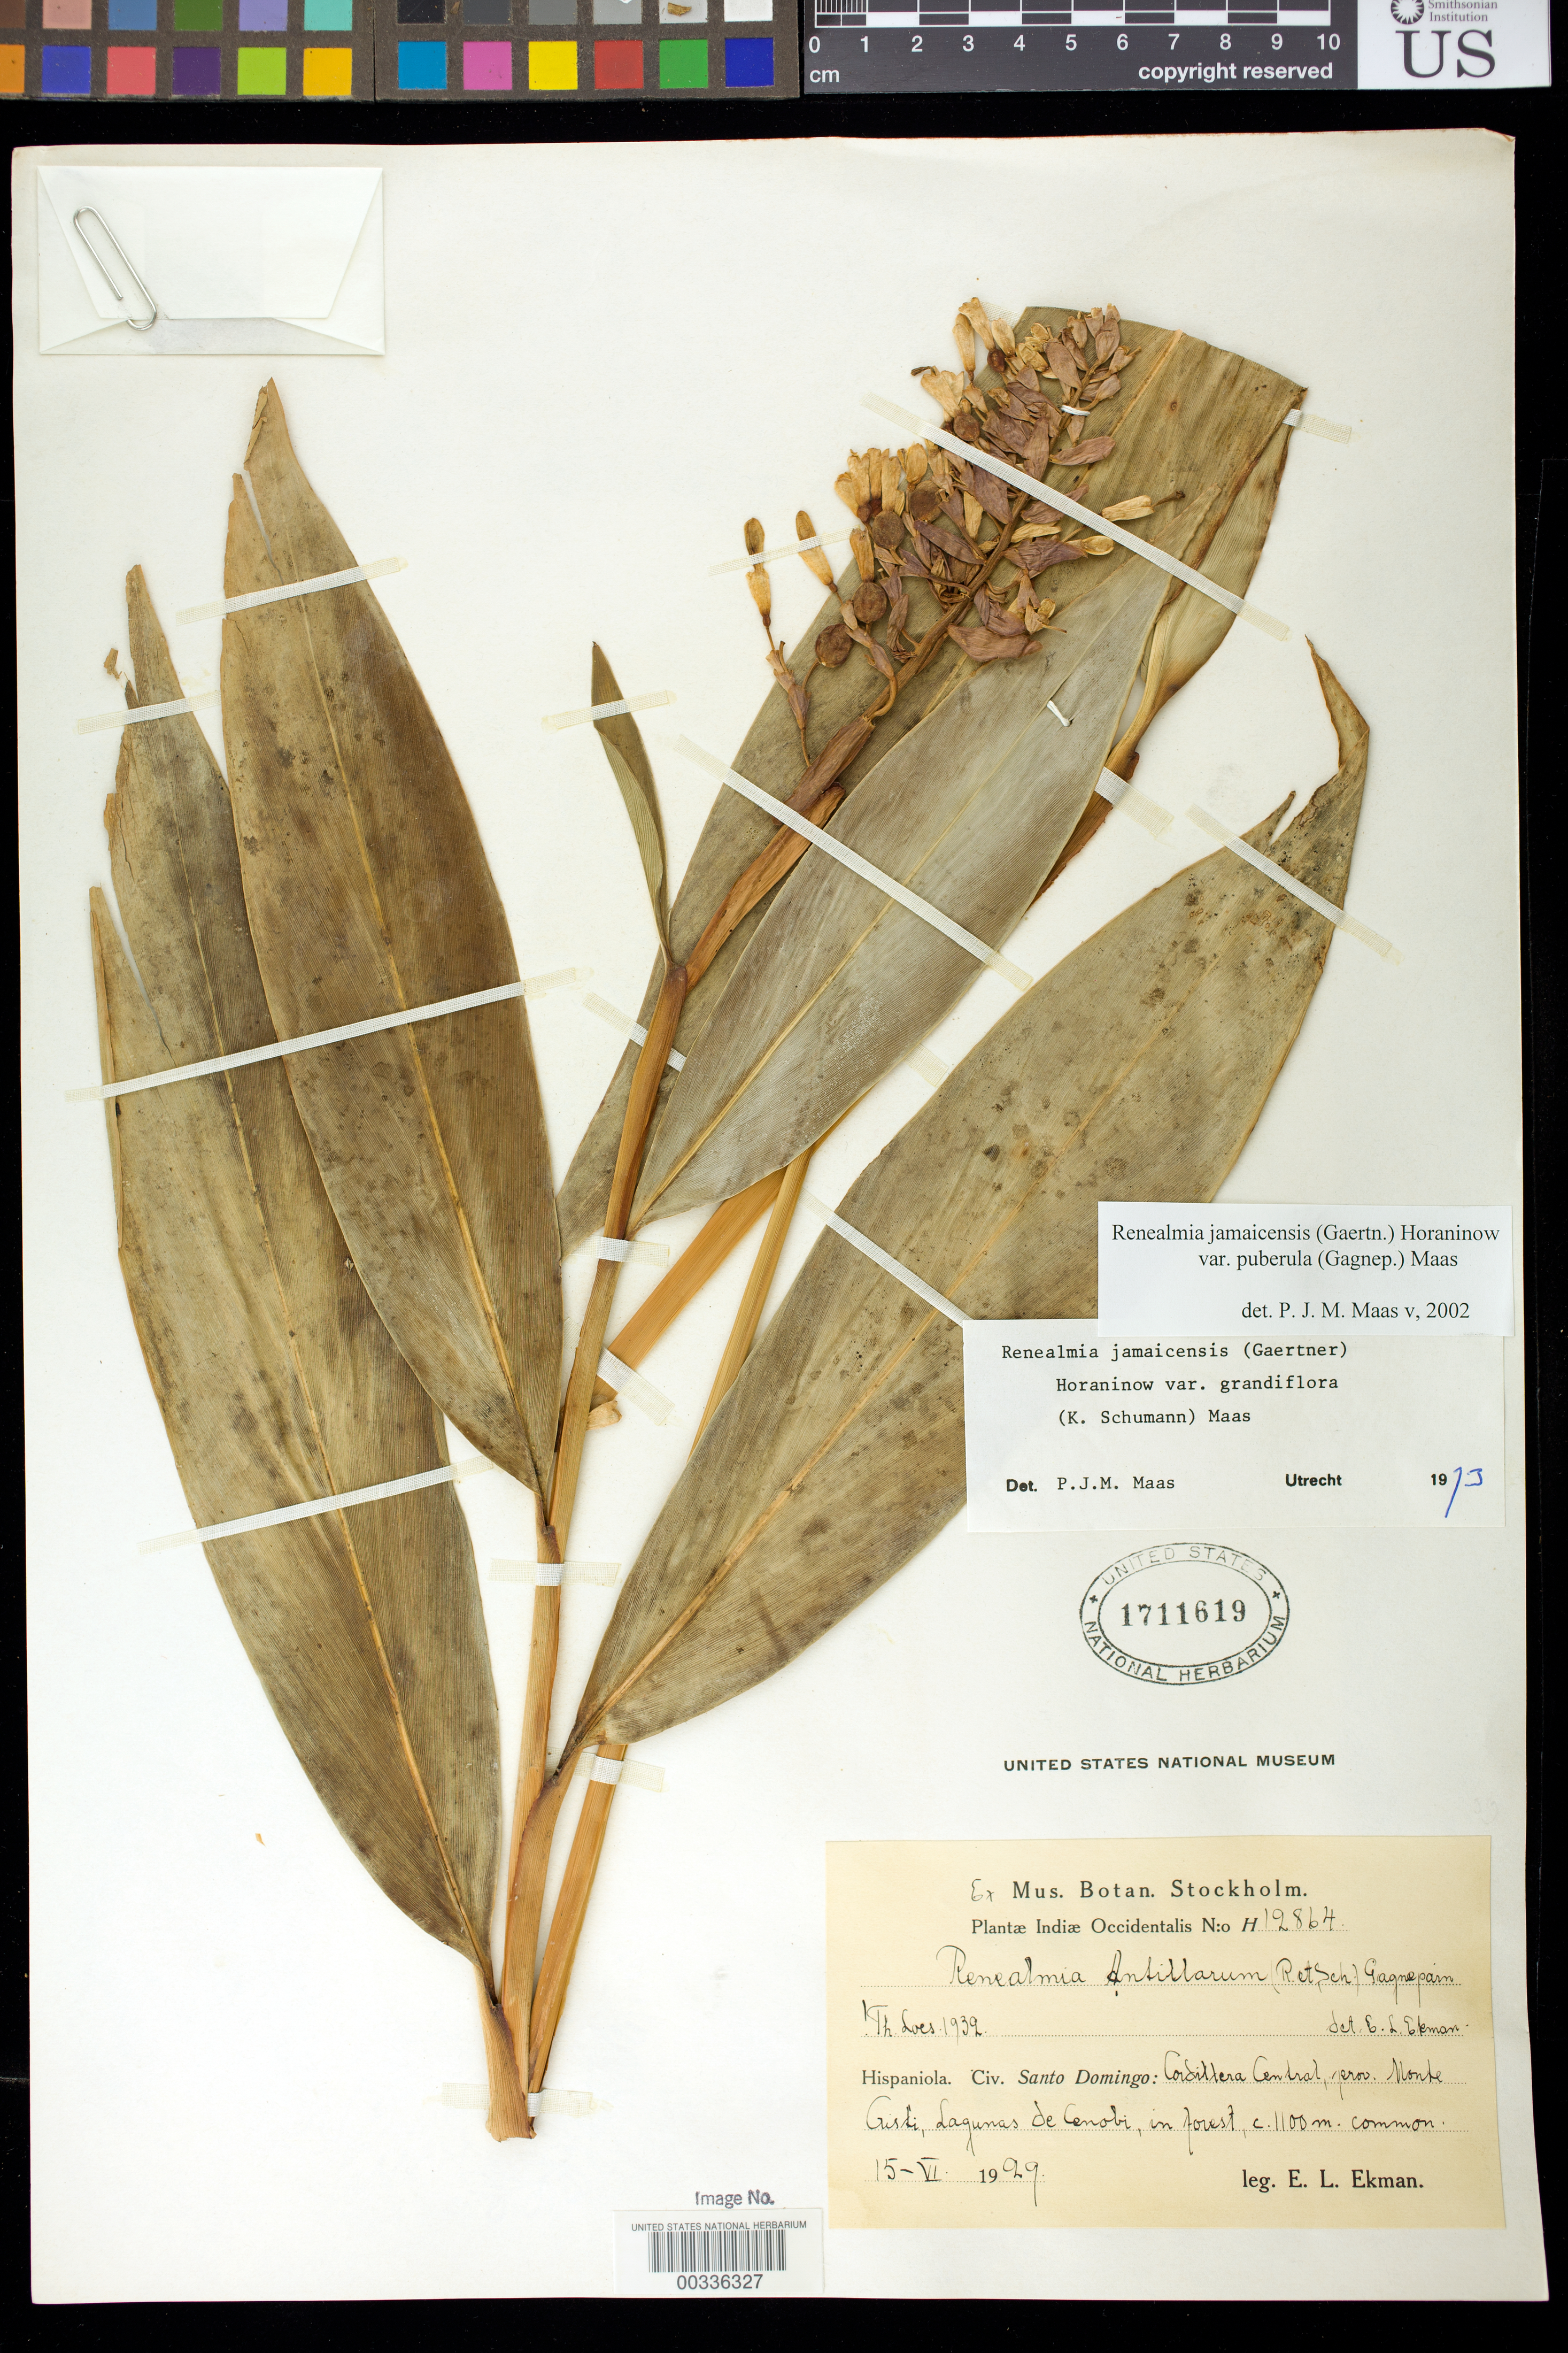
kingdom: Plantae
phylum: Tracheophyta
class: Liliopsida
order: Zingiberales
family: Zingiberaceae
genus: Renealmia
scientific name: Renealmia jamaicensis var. puberula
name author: (Gagnep.) Maas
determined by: Maas, Paul J. M.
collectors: E. L. Ekman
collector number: H12864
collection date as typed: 15 Jun 1929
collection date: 1929-06-15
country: Dominican Republic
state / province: Monte Cristi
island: Hispaniola Island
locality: Civ. santo domingo: cordillera central, lagunas de cenobi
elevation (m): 1100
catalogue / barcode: US 1711619